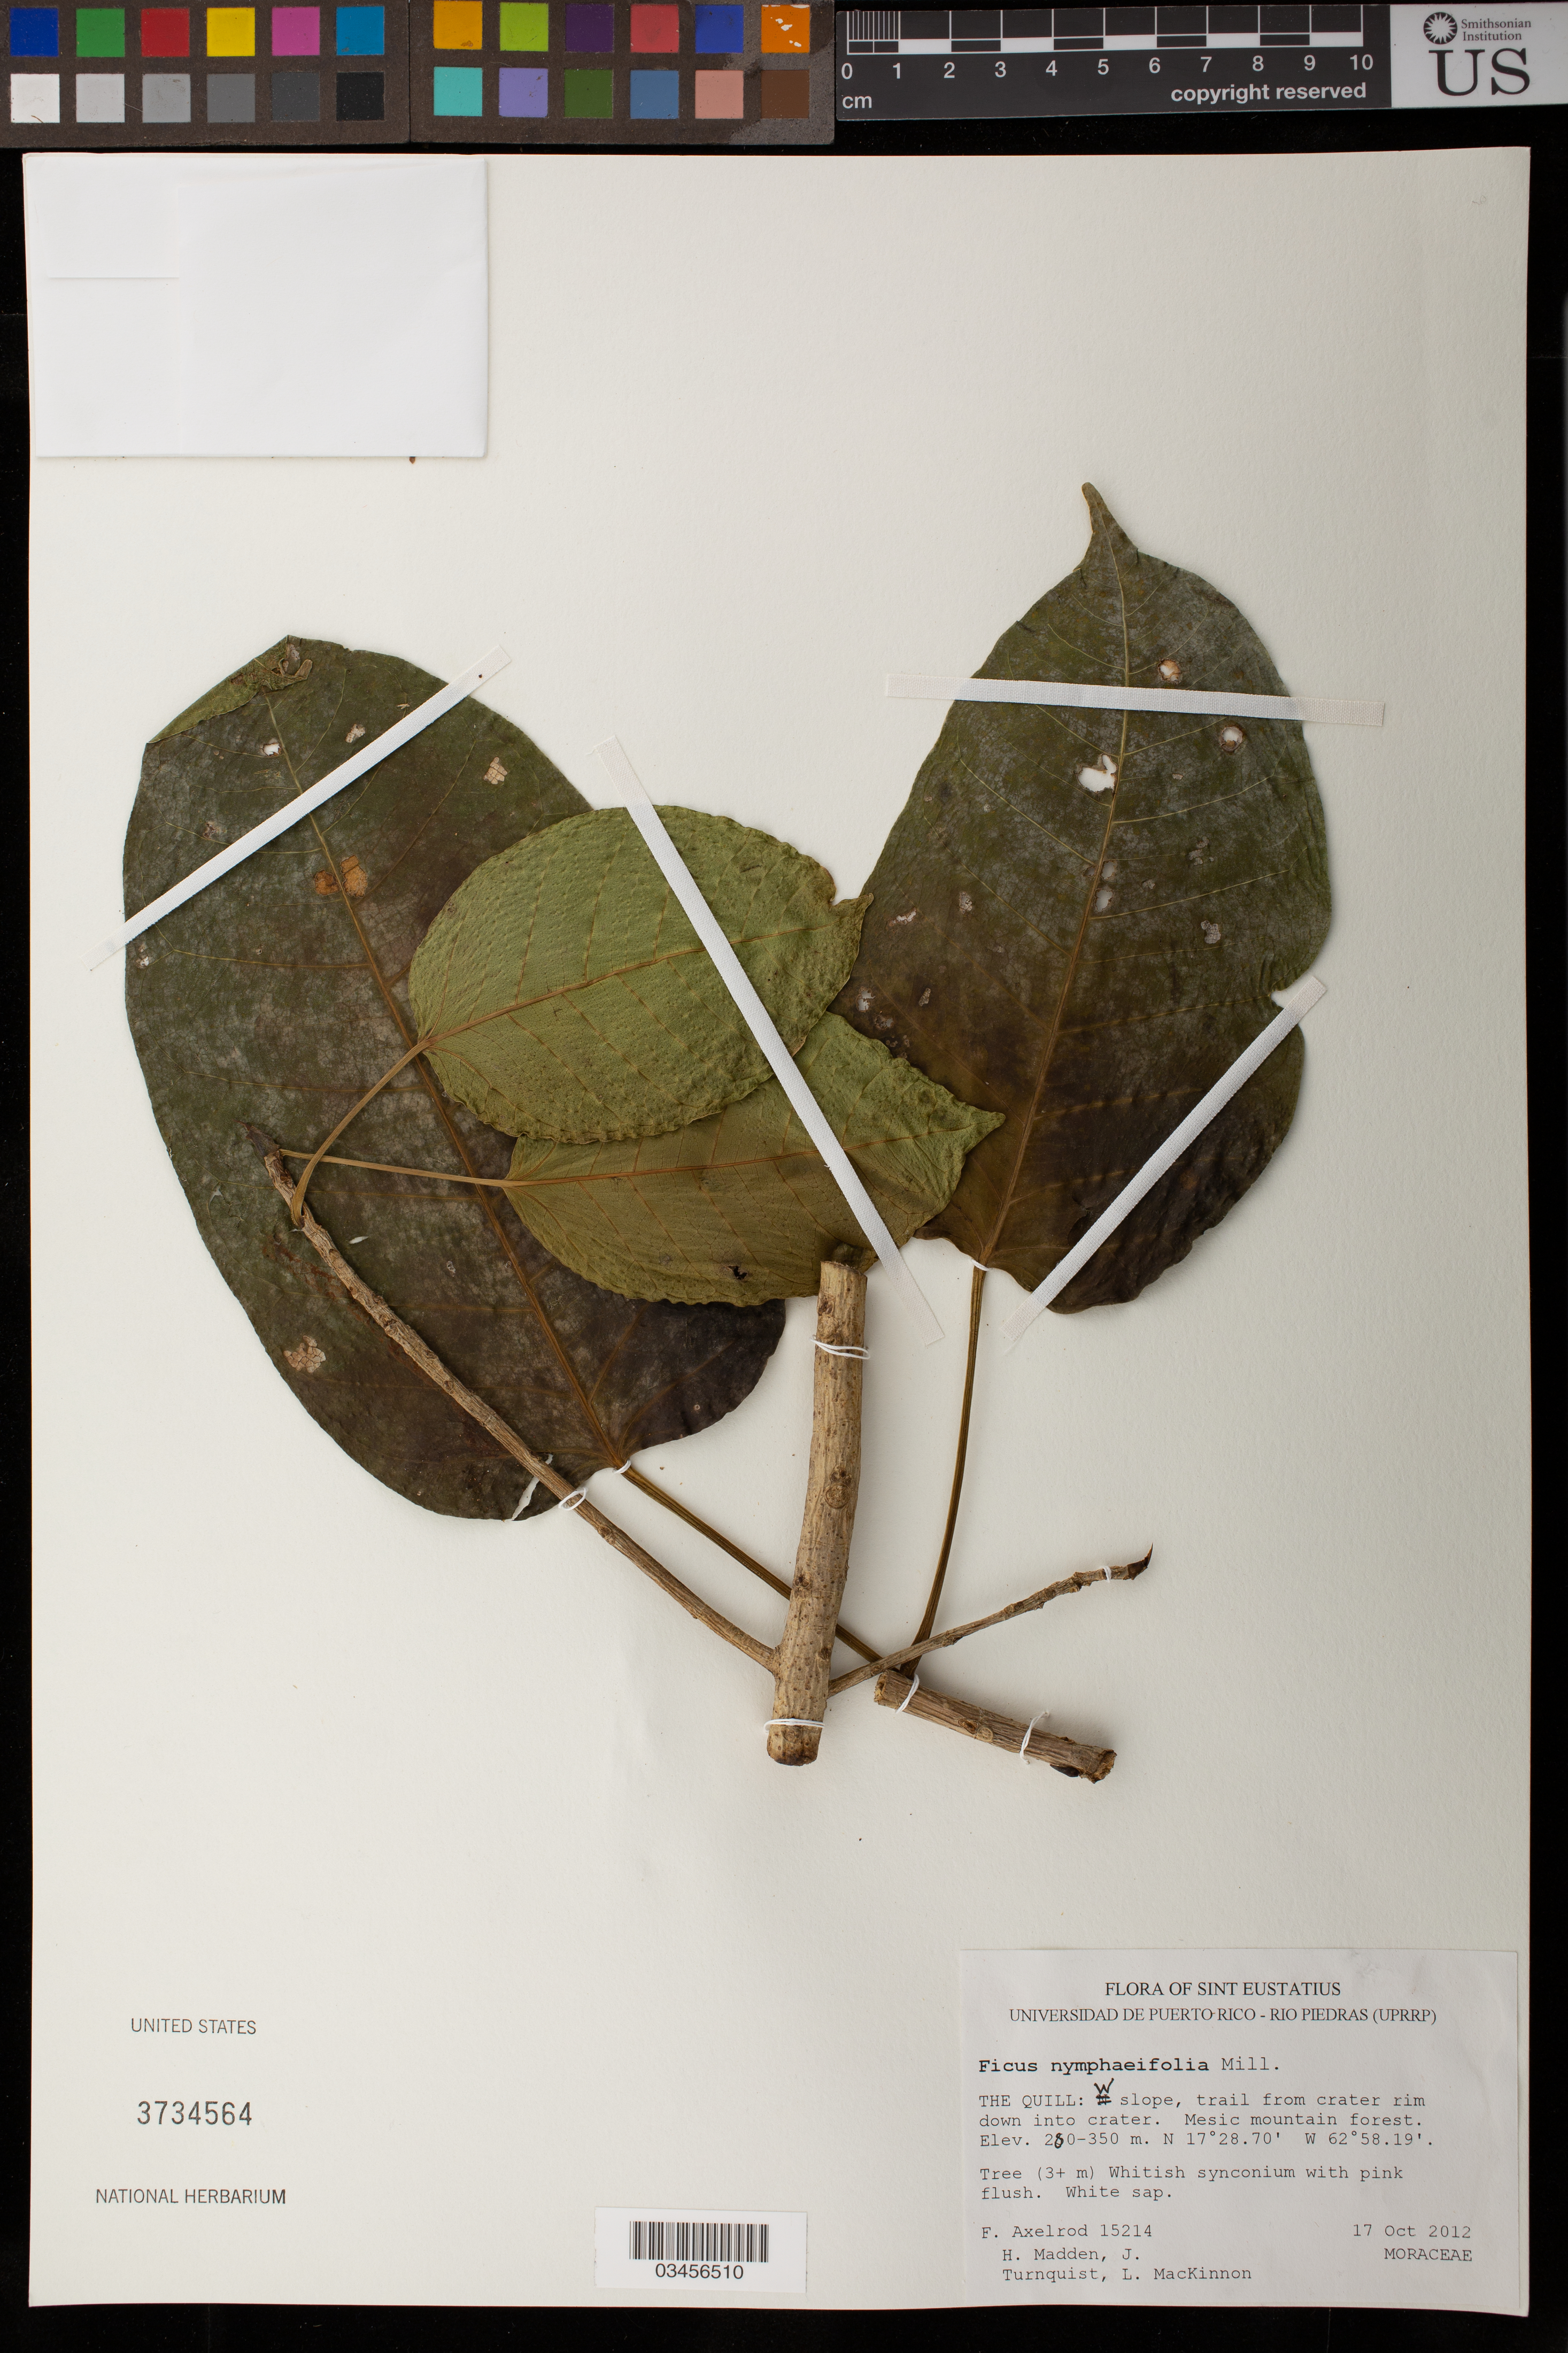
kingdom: Plantae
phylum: Tracheophyta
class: Magnoliopsida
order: Gentianales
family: Apocynaceae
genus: Oxypetalum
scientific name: Oxypetalum pentasetum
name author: (Rusby) Goyder & Rapini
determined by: Goyder, D. J.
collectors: O. Buchtien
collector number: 7448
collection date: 1923-03-29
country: Bolivia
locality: Tipuani - Valley: Hacienda Casana.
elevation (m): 1400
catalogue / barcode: US 1399268